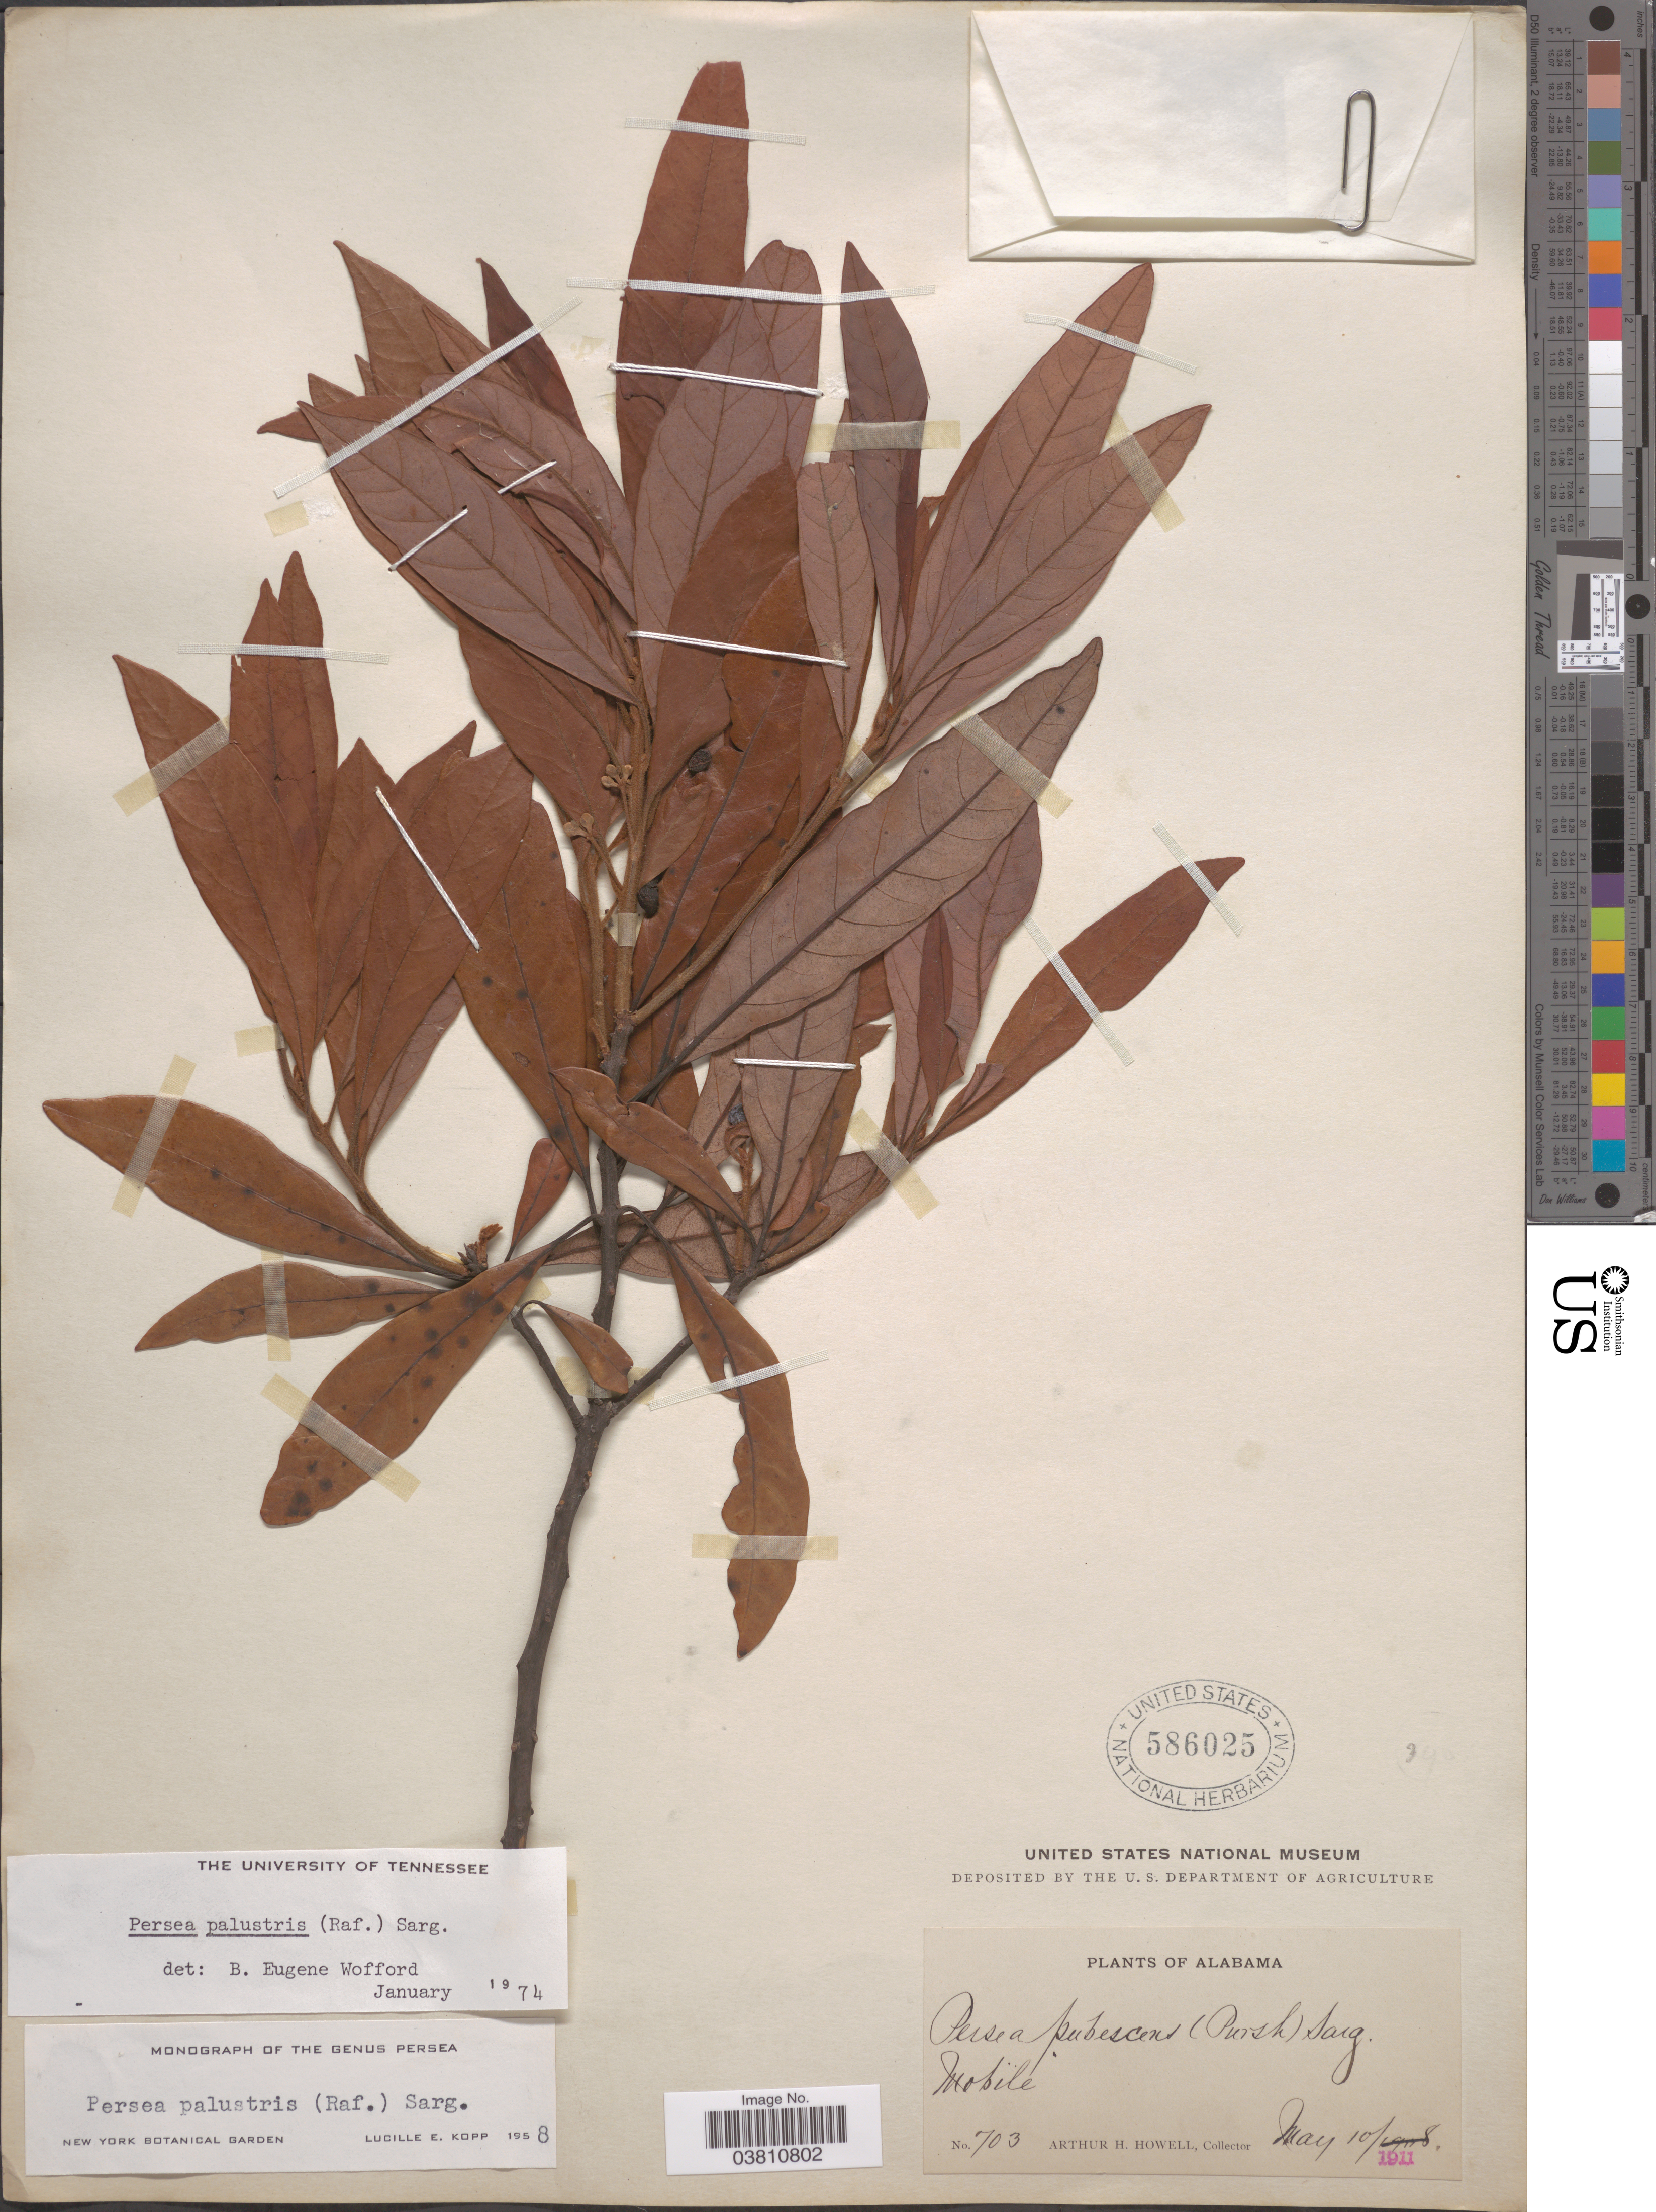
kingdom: Plantae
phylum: Tracheophyta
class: Magnoliopsida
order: Laurales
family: Lauraceae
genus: Persea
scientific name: Persea palustris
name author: (Raf.) Sarg.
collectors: A. H. Howell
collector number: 703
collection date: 1911-05-10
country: United States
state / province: Alabama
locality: Mobile.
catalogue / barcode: US 586025